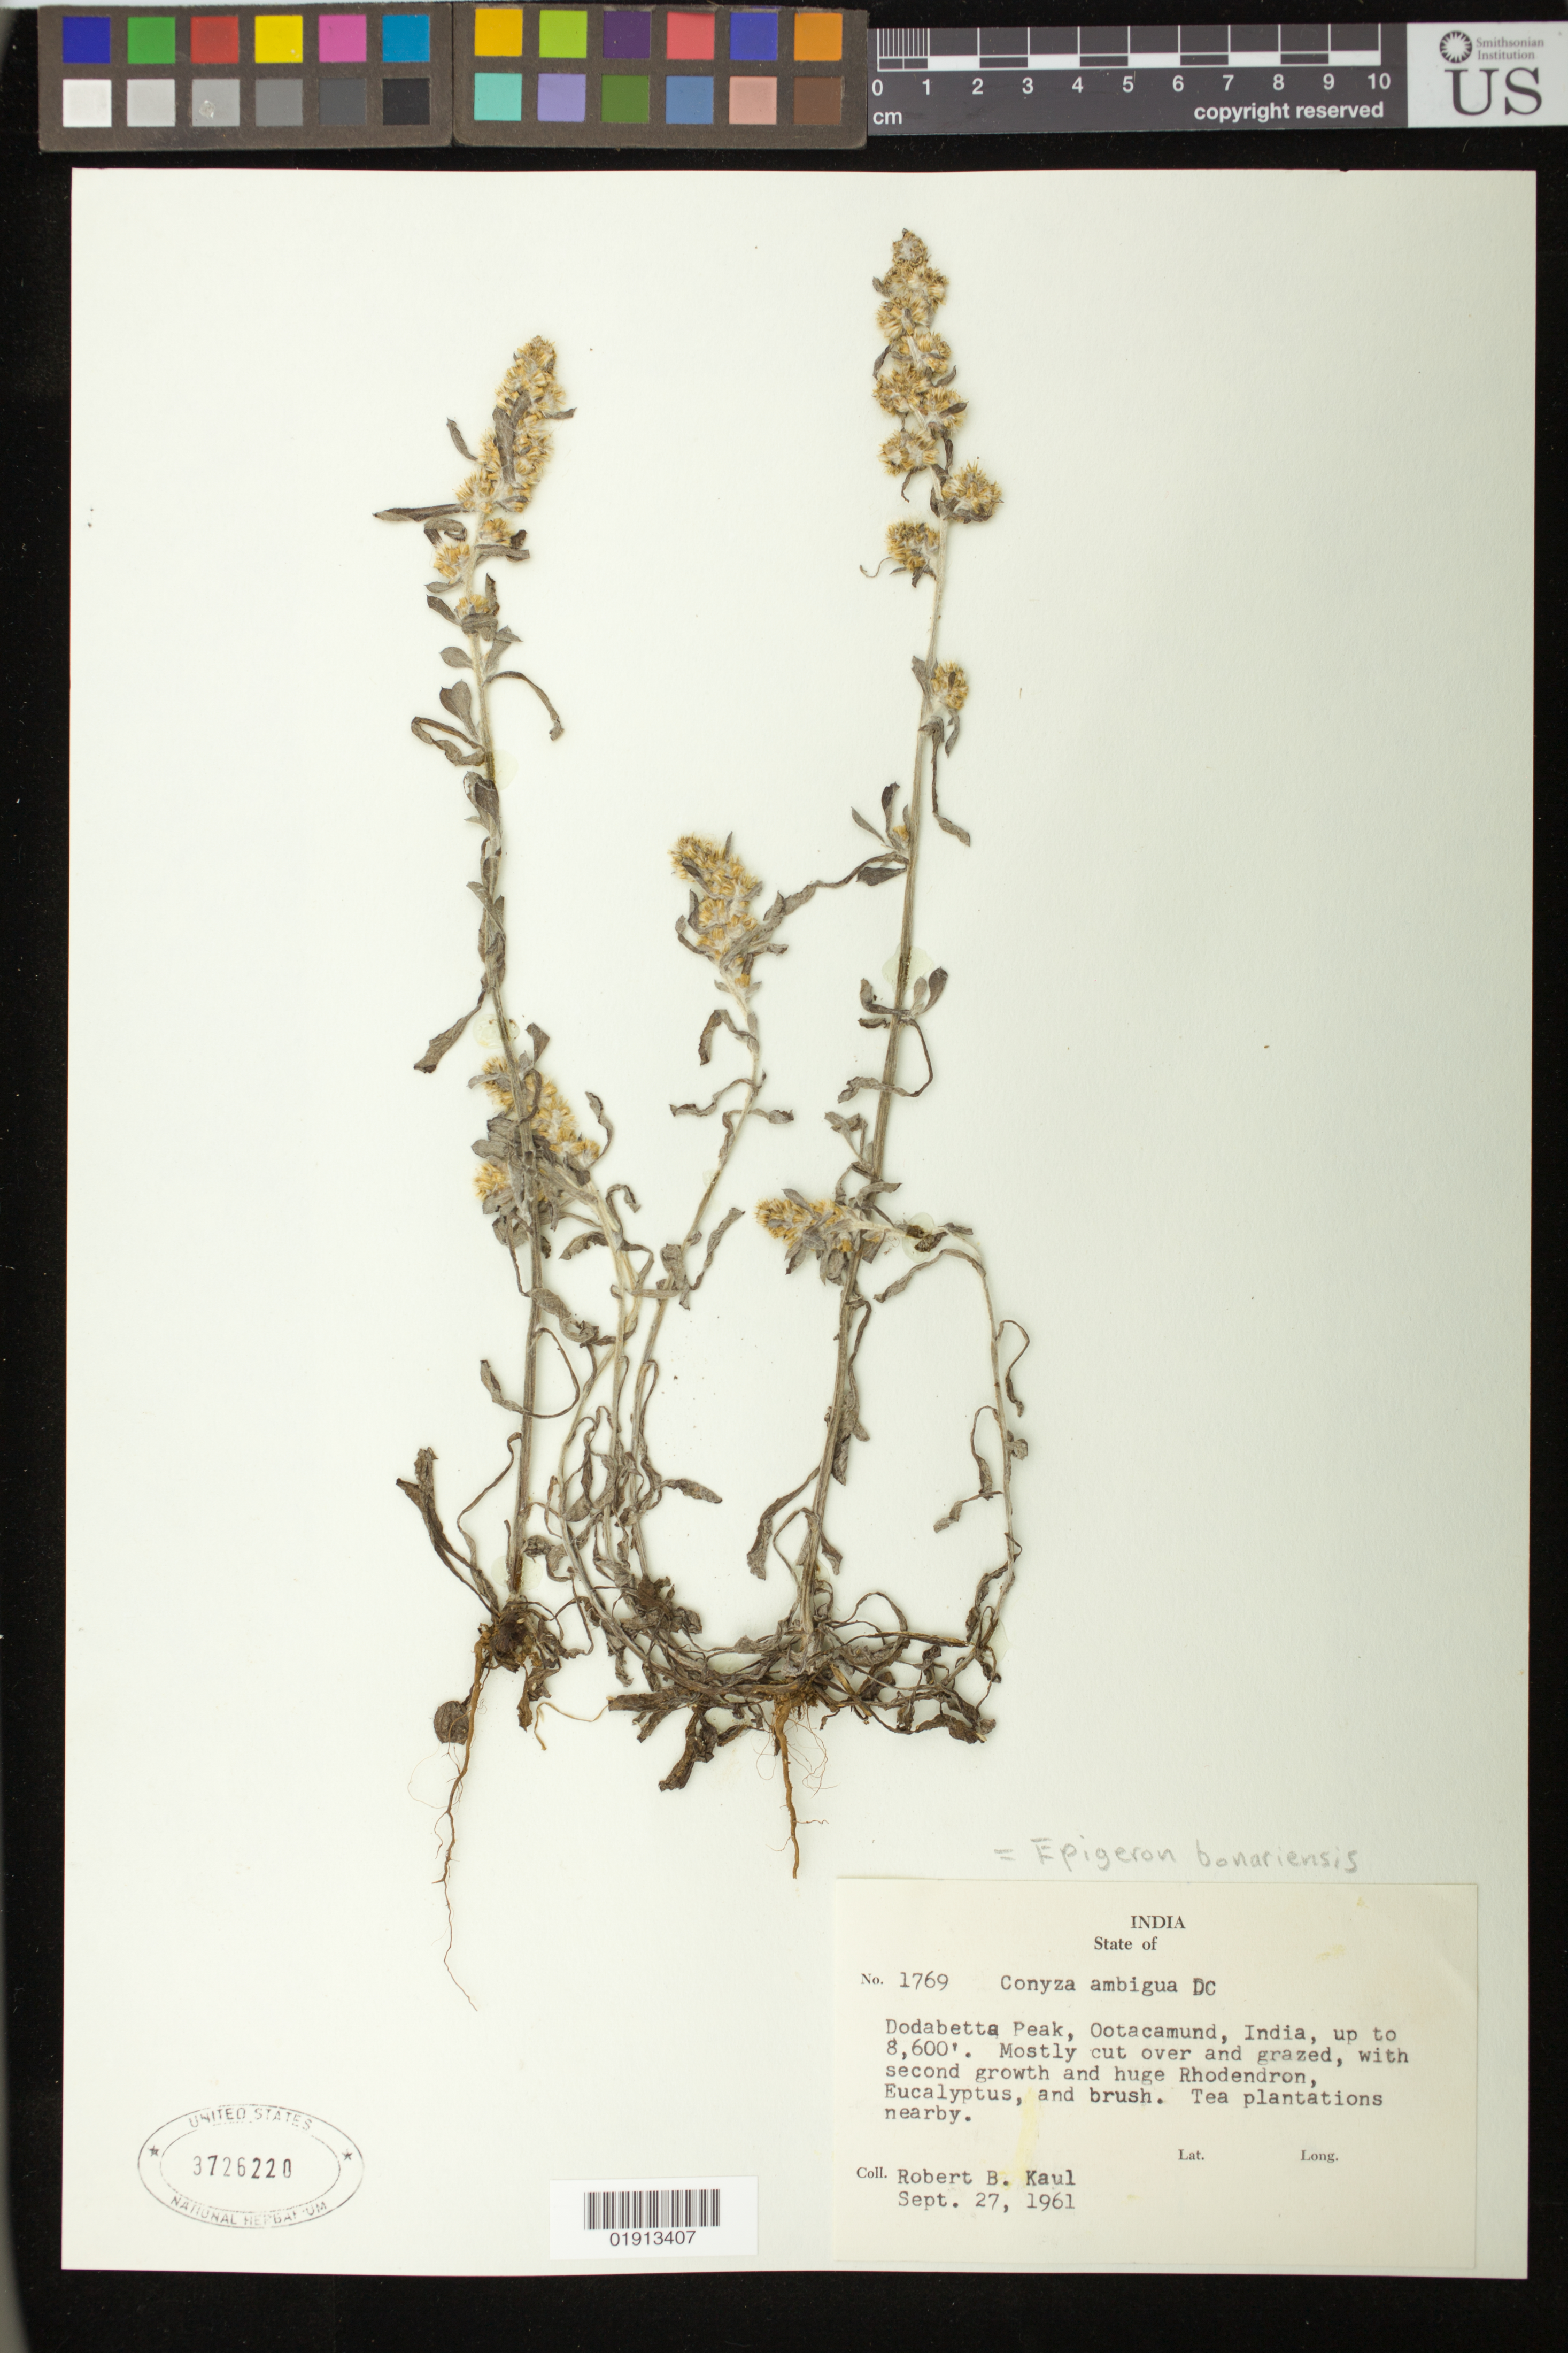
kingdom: Plantae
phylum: Tracheophyta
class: Magnoliopsida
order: Asterales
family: Asteraceae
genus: Erigeron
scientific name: Erigeron bonariensis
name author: L.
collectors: R. Kaul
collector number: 1769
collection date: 1961-09-27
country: India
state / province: Tamil Nadu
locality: Dodabetta Peak, Ootacamund.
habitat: Mostly cut over and grazed, with second growth and huge Rhododendron, Eucalyptus, and brush. Tea plantations nearby.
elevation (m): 2621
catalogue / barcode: US 3726220